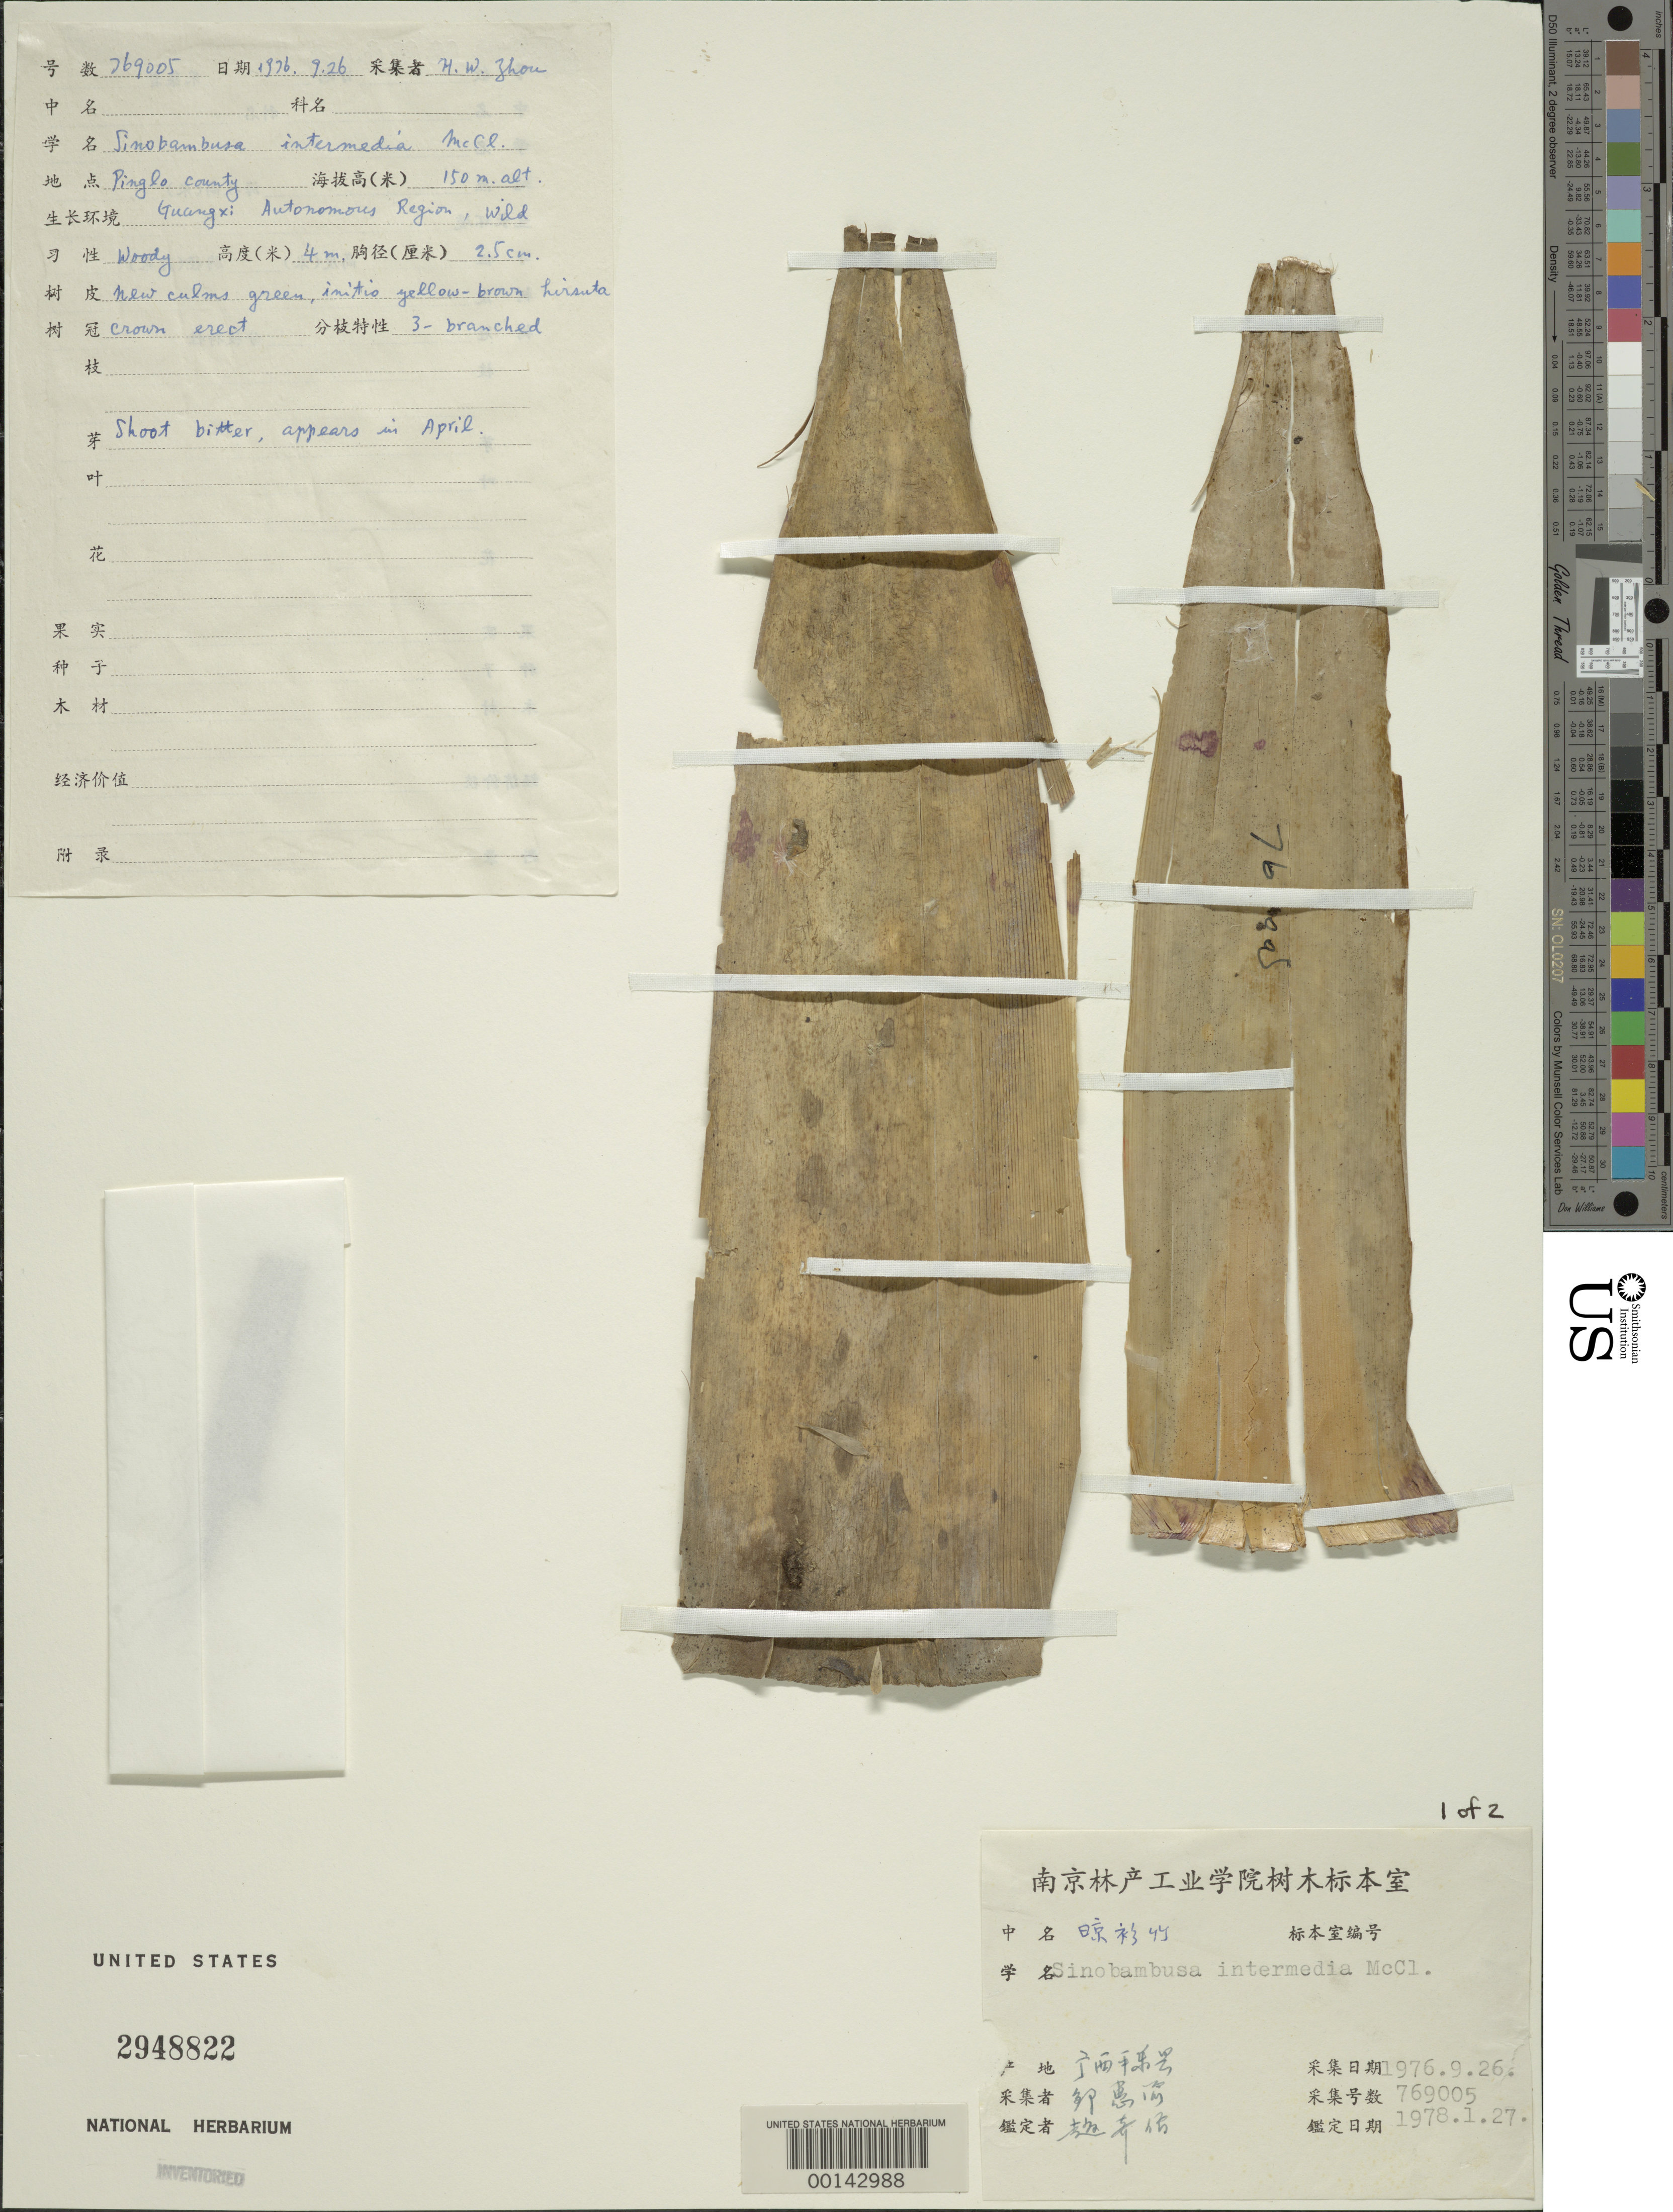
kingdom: Plantae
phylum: Tracheophyta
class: Liliopsida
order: Poales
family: Poaceae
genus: Sinobambusa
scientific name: Sinobambusa intermedia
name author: McClure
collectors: H. Zhou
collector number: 769005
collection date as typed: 26 Sep 1976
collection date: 1976-09-26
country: China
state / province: Jiangxi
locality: Pinglo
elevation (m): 150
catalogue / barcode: US 2948822